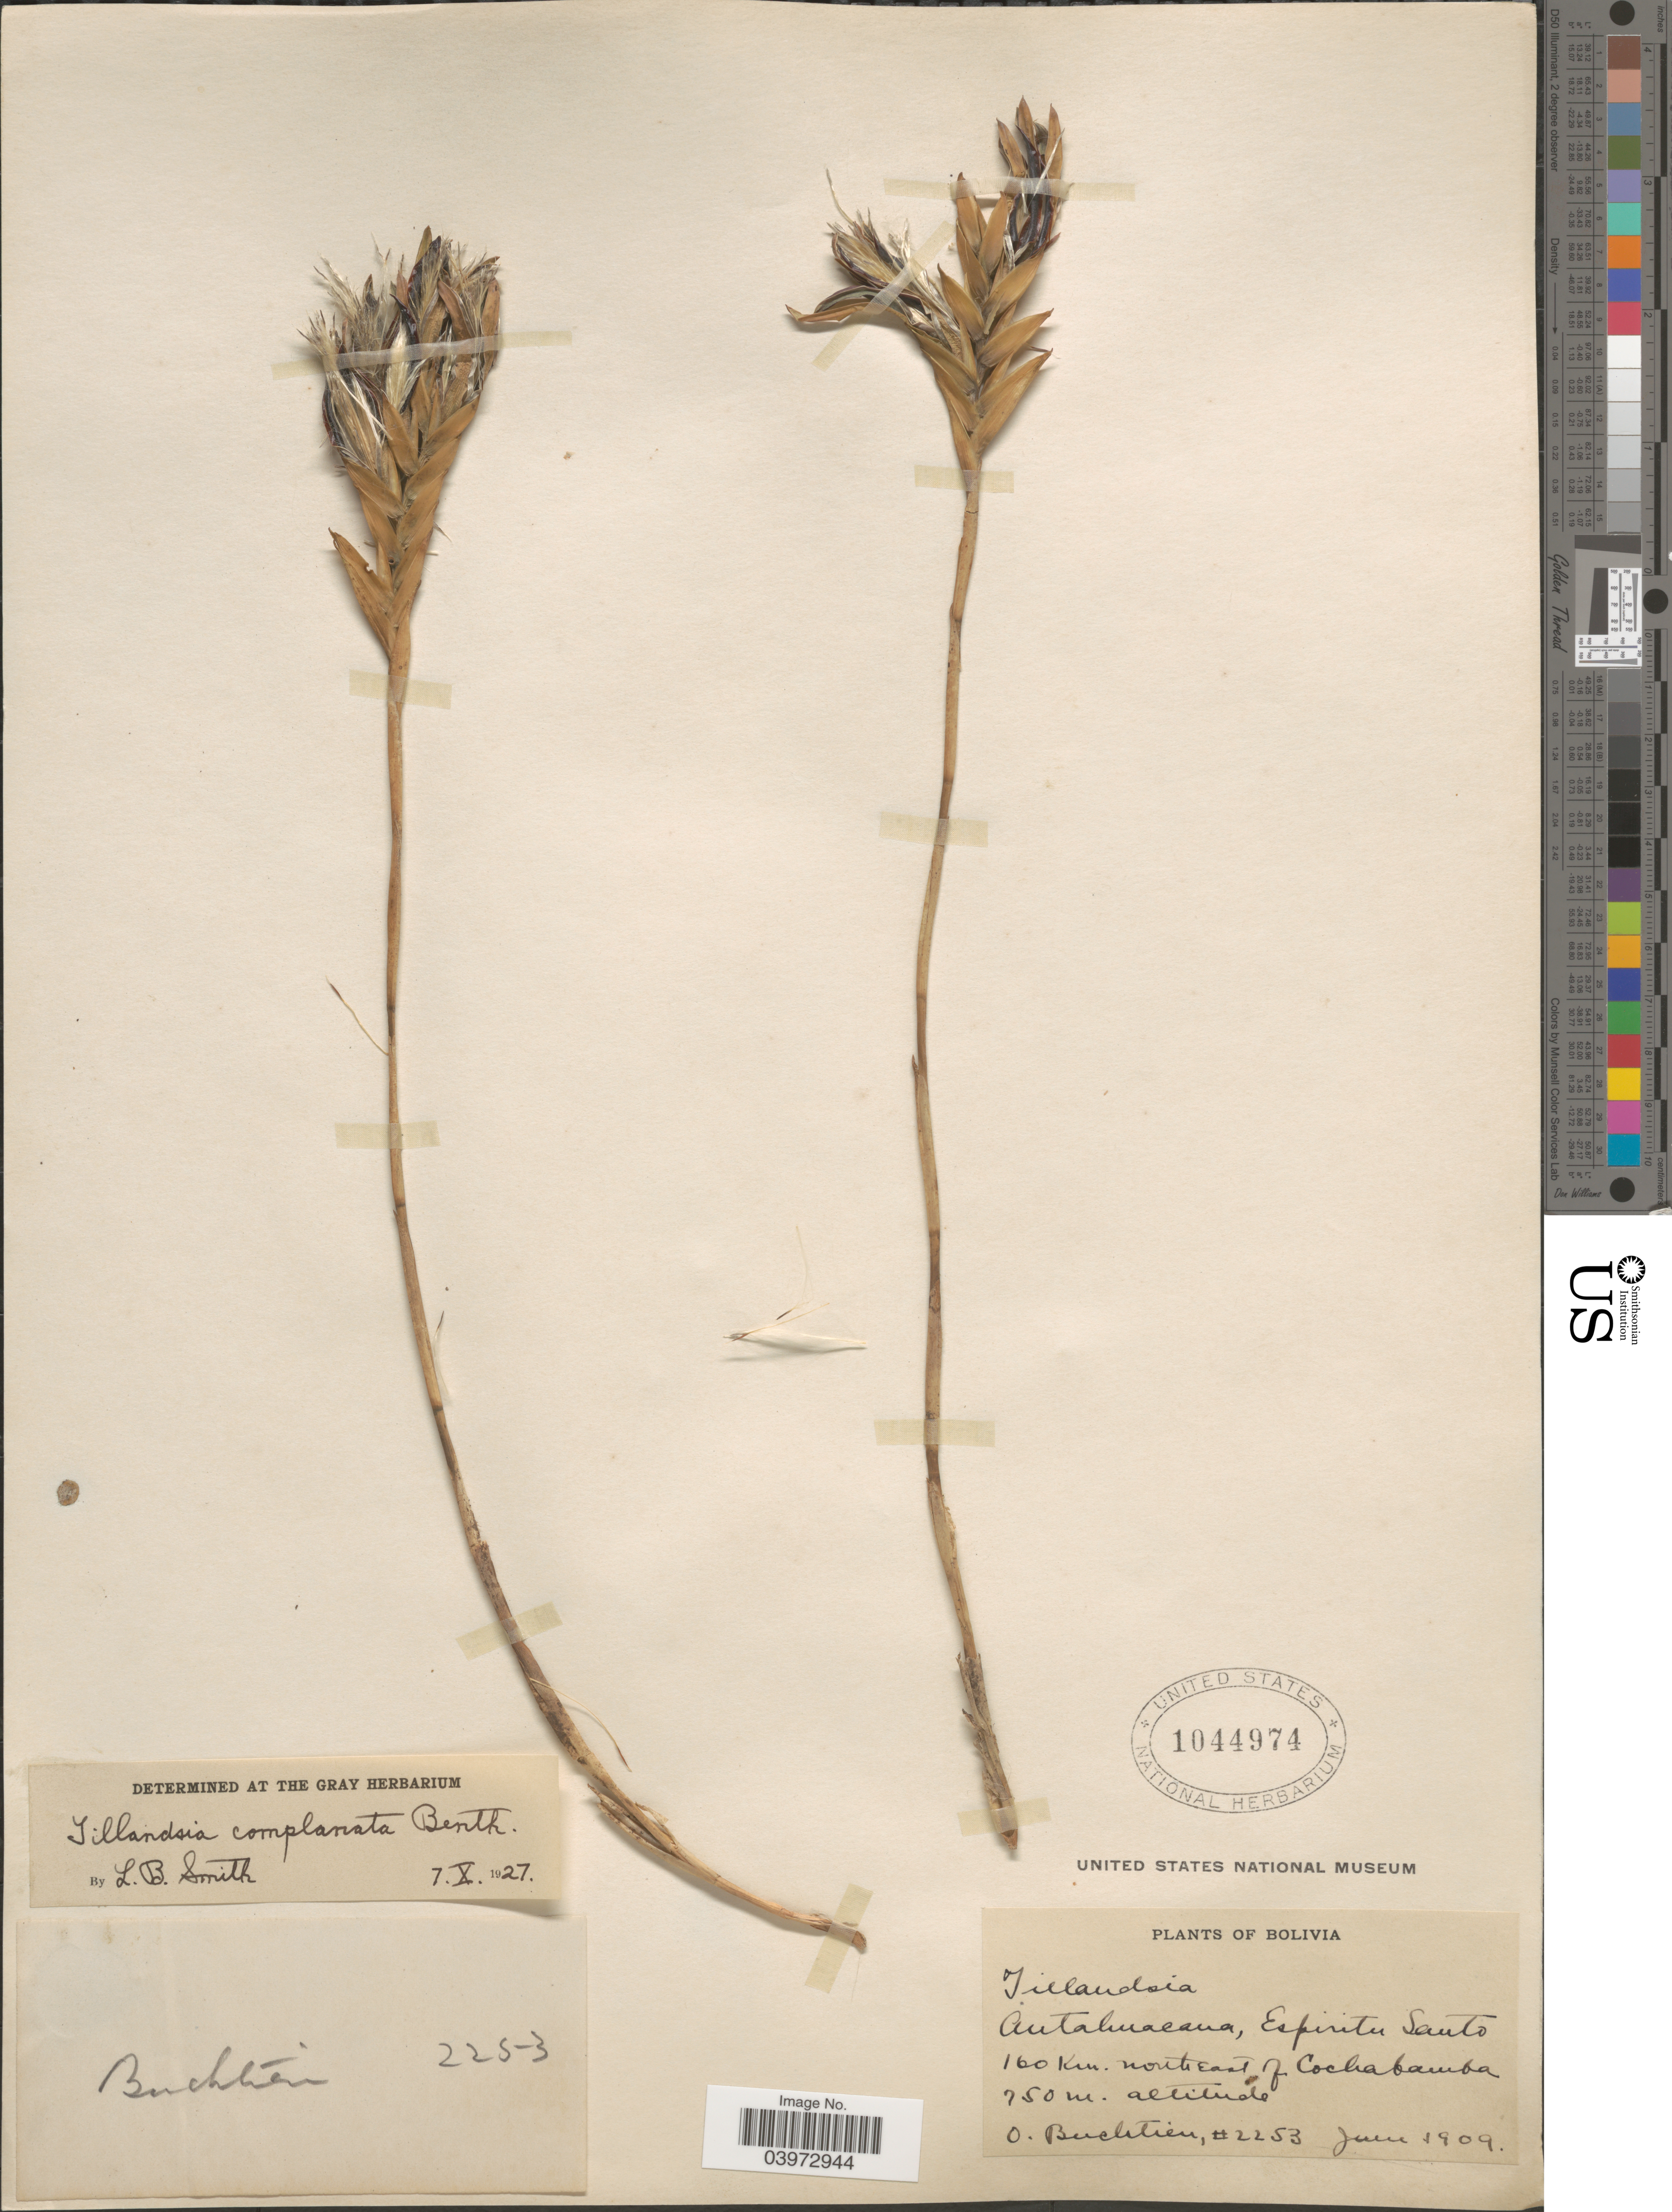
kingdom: Plantae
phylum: Tracheophyta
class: Liliopsida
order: Poales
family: Bromeliaceae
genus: Tillandsia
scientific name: Tillandsia complanata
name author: Benth.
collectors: O. Buchtien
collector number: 2253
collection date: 1909-06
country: Bolivia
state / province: Cochabamba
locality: Antahuacana, Espiritu Santo. 160 Km. north east of Cochabamba.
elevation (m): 750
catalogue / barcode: US 1044974